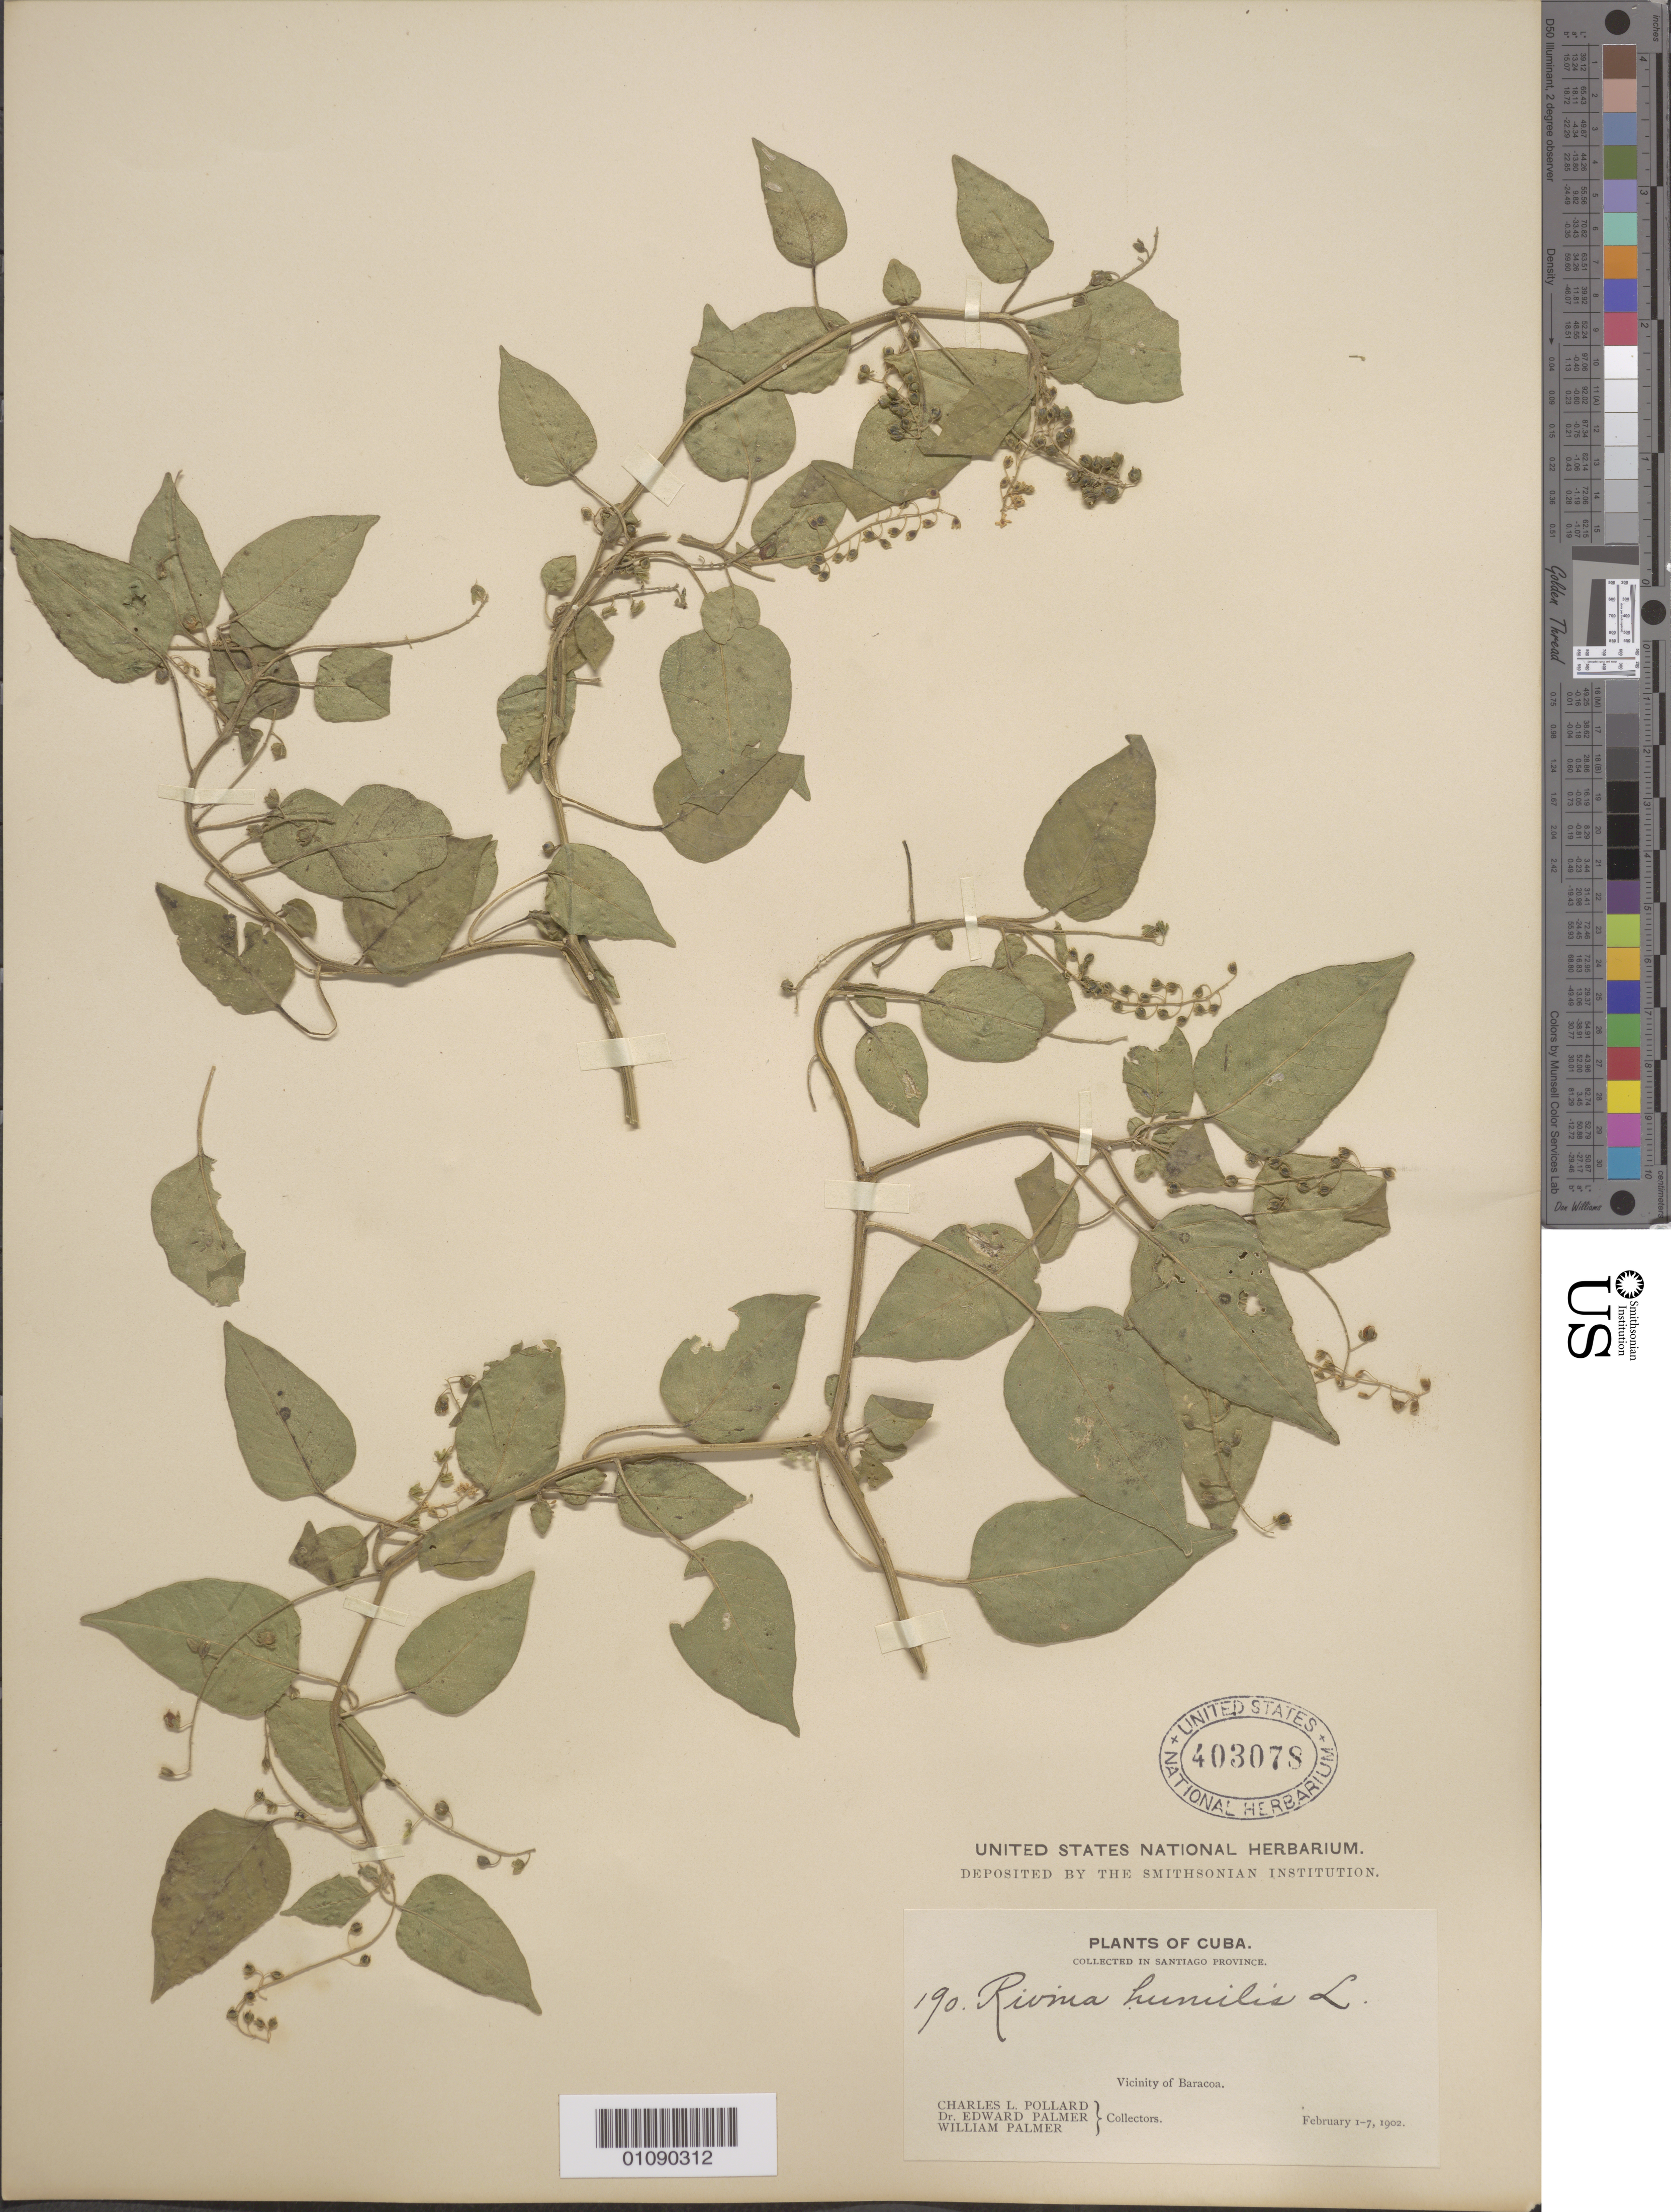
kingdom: Plantae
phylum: Tracheophyta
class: Magnoliopsida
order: Caryophyllales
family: Phytolaccaceae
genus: Rivina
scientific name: Rivina humilis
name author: L.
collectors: C. L. Pollard, E. Palmer & W. Palmer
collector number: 190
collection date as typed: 01 Feb 1902 to 07 Feb 1902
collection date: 1902-02-01/1902-02-07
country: Cuba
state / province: Guantánamo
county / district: Baracoa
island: Cuba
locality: Santiago, vicinity of Baracoa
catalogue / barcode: US 403078